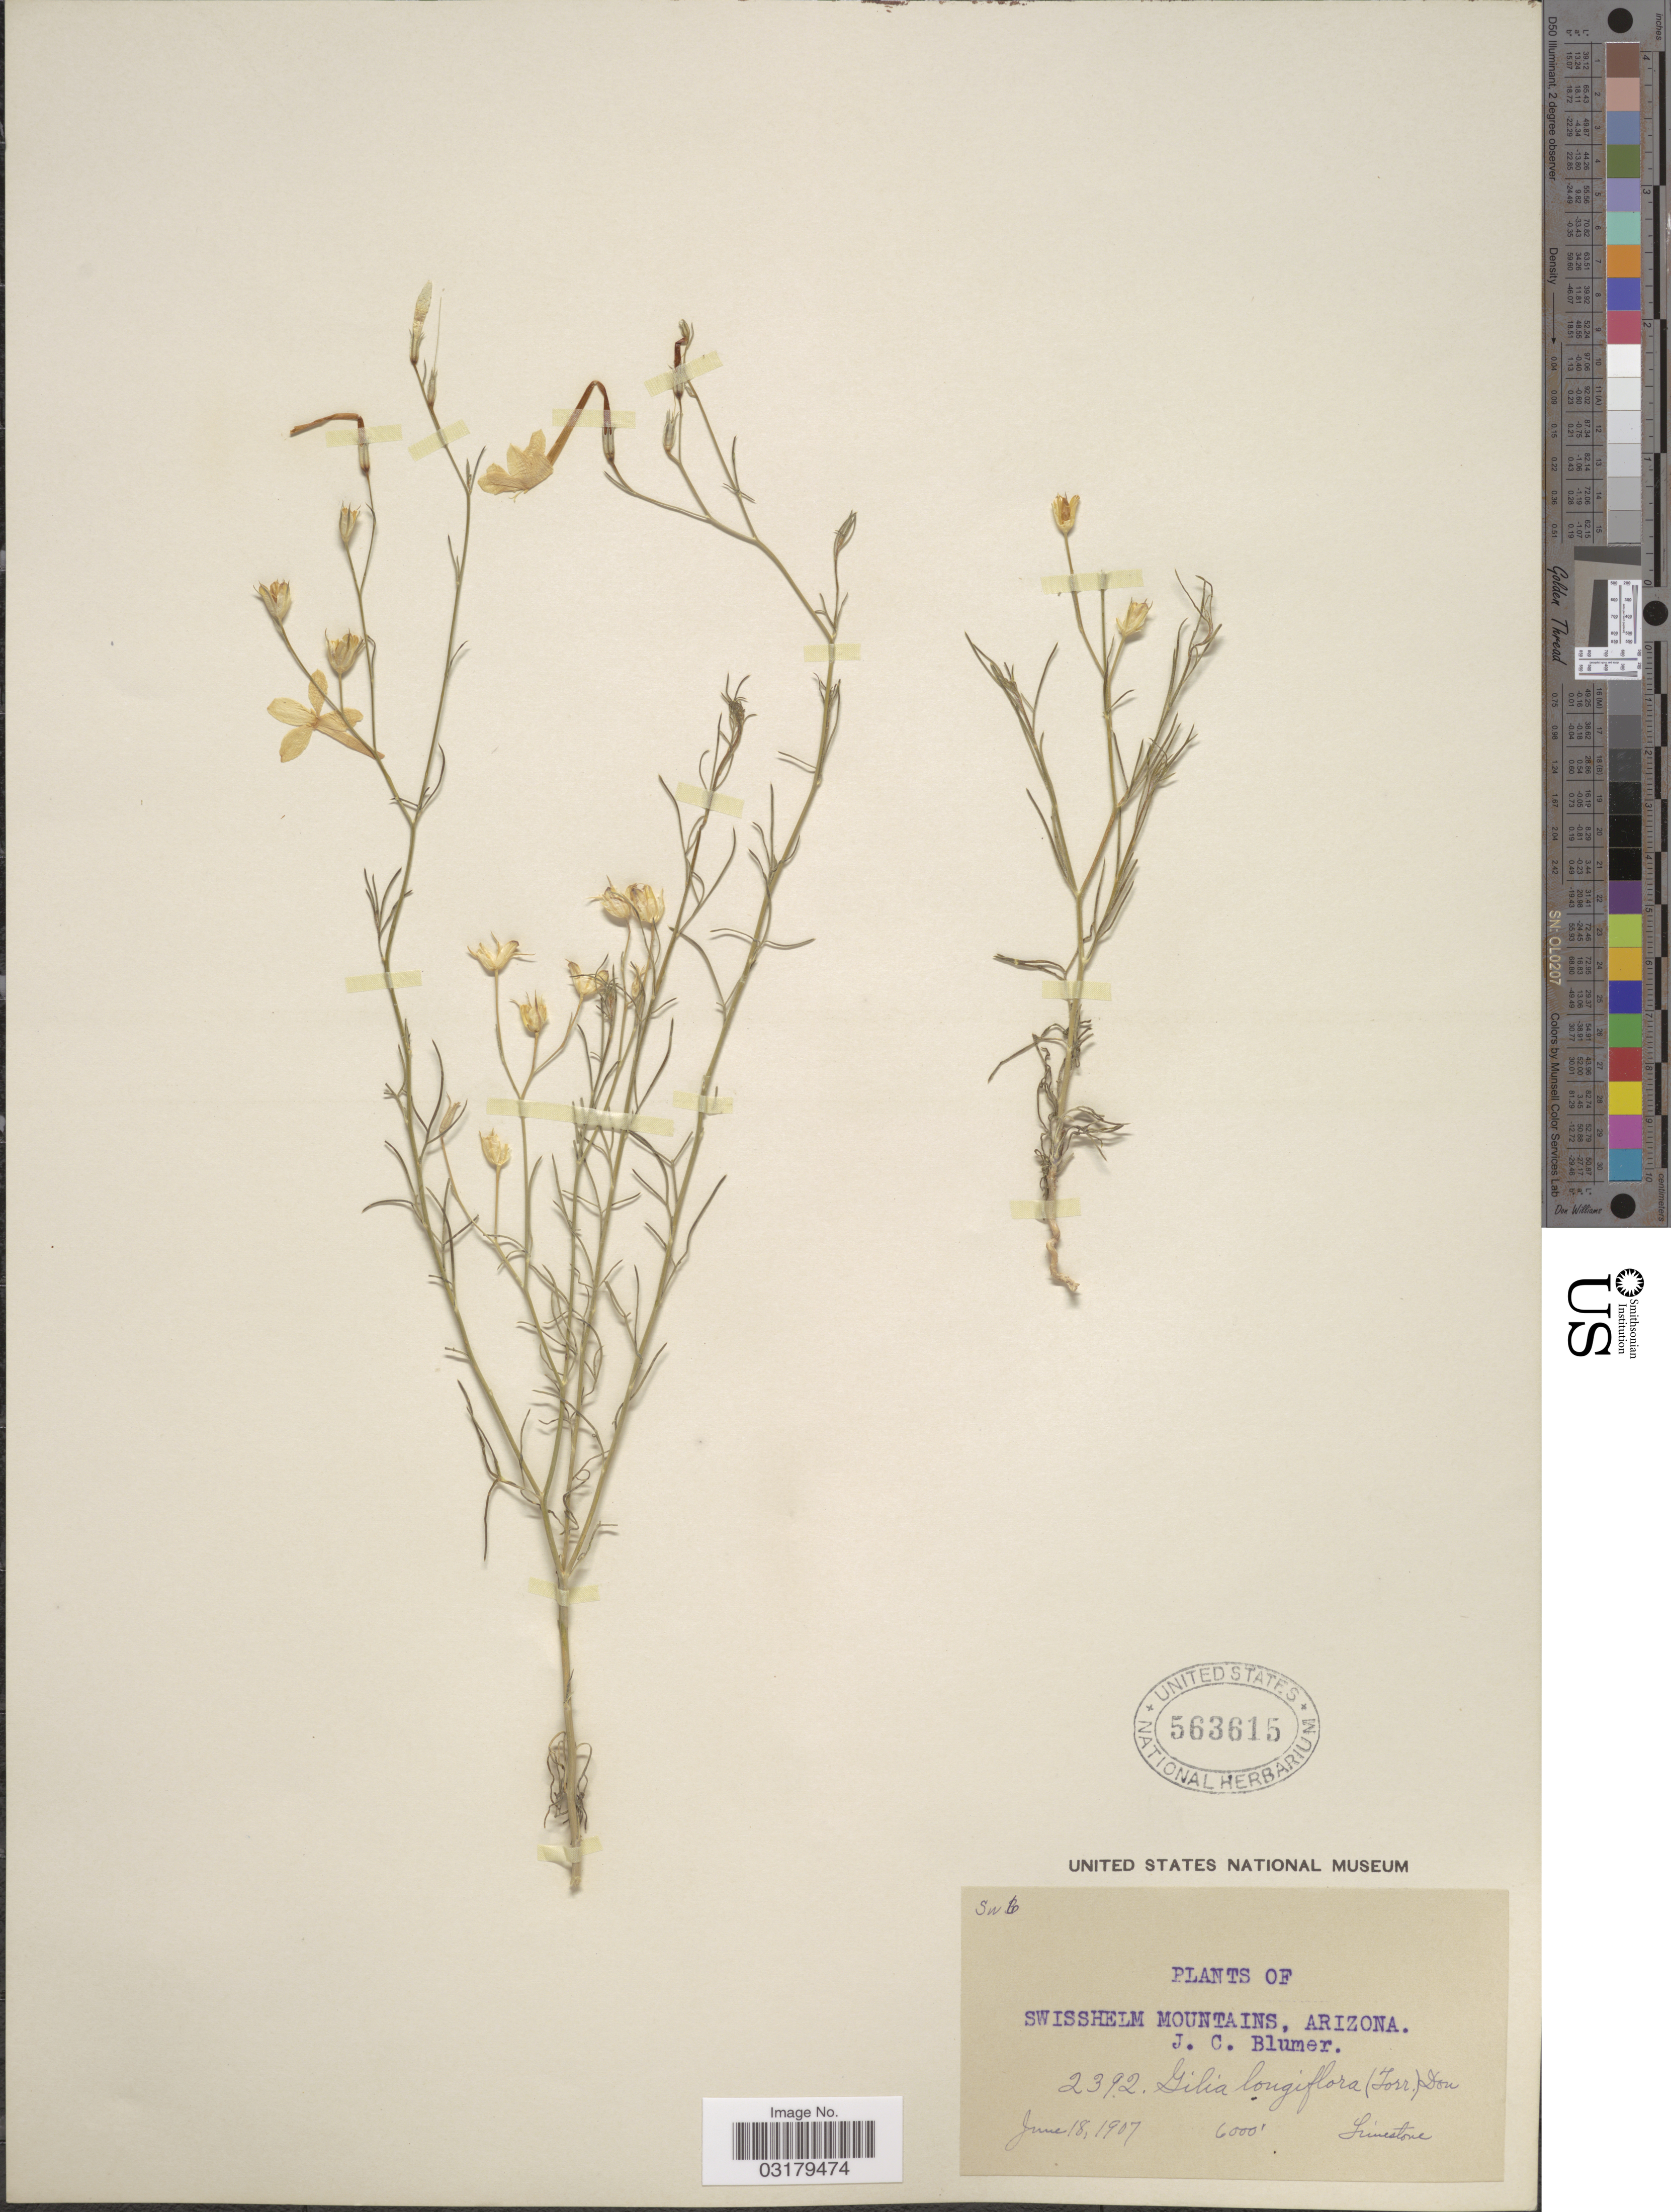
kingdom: Plantae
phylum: Tracheophyta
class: Magnoliopsida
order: Ericales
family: Polemoniaceae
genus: Ipomopsis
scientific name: Ipomopsis longiflora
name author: (Torr.) V.E. Grant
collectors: J. C. Blumer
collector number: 2392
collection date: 1907-06-18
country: United States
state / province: Arizona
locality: Swisshelm Mountains.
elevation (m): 1829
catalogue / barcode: US 563615